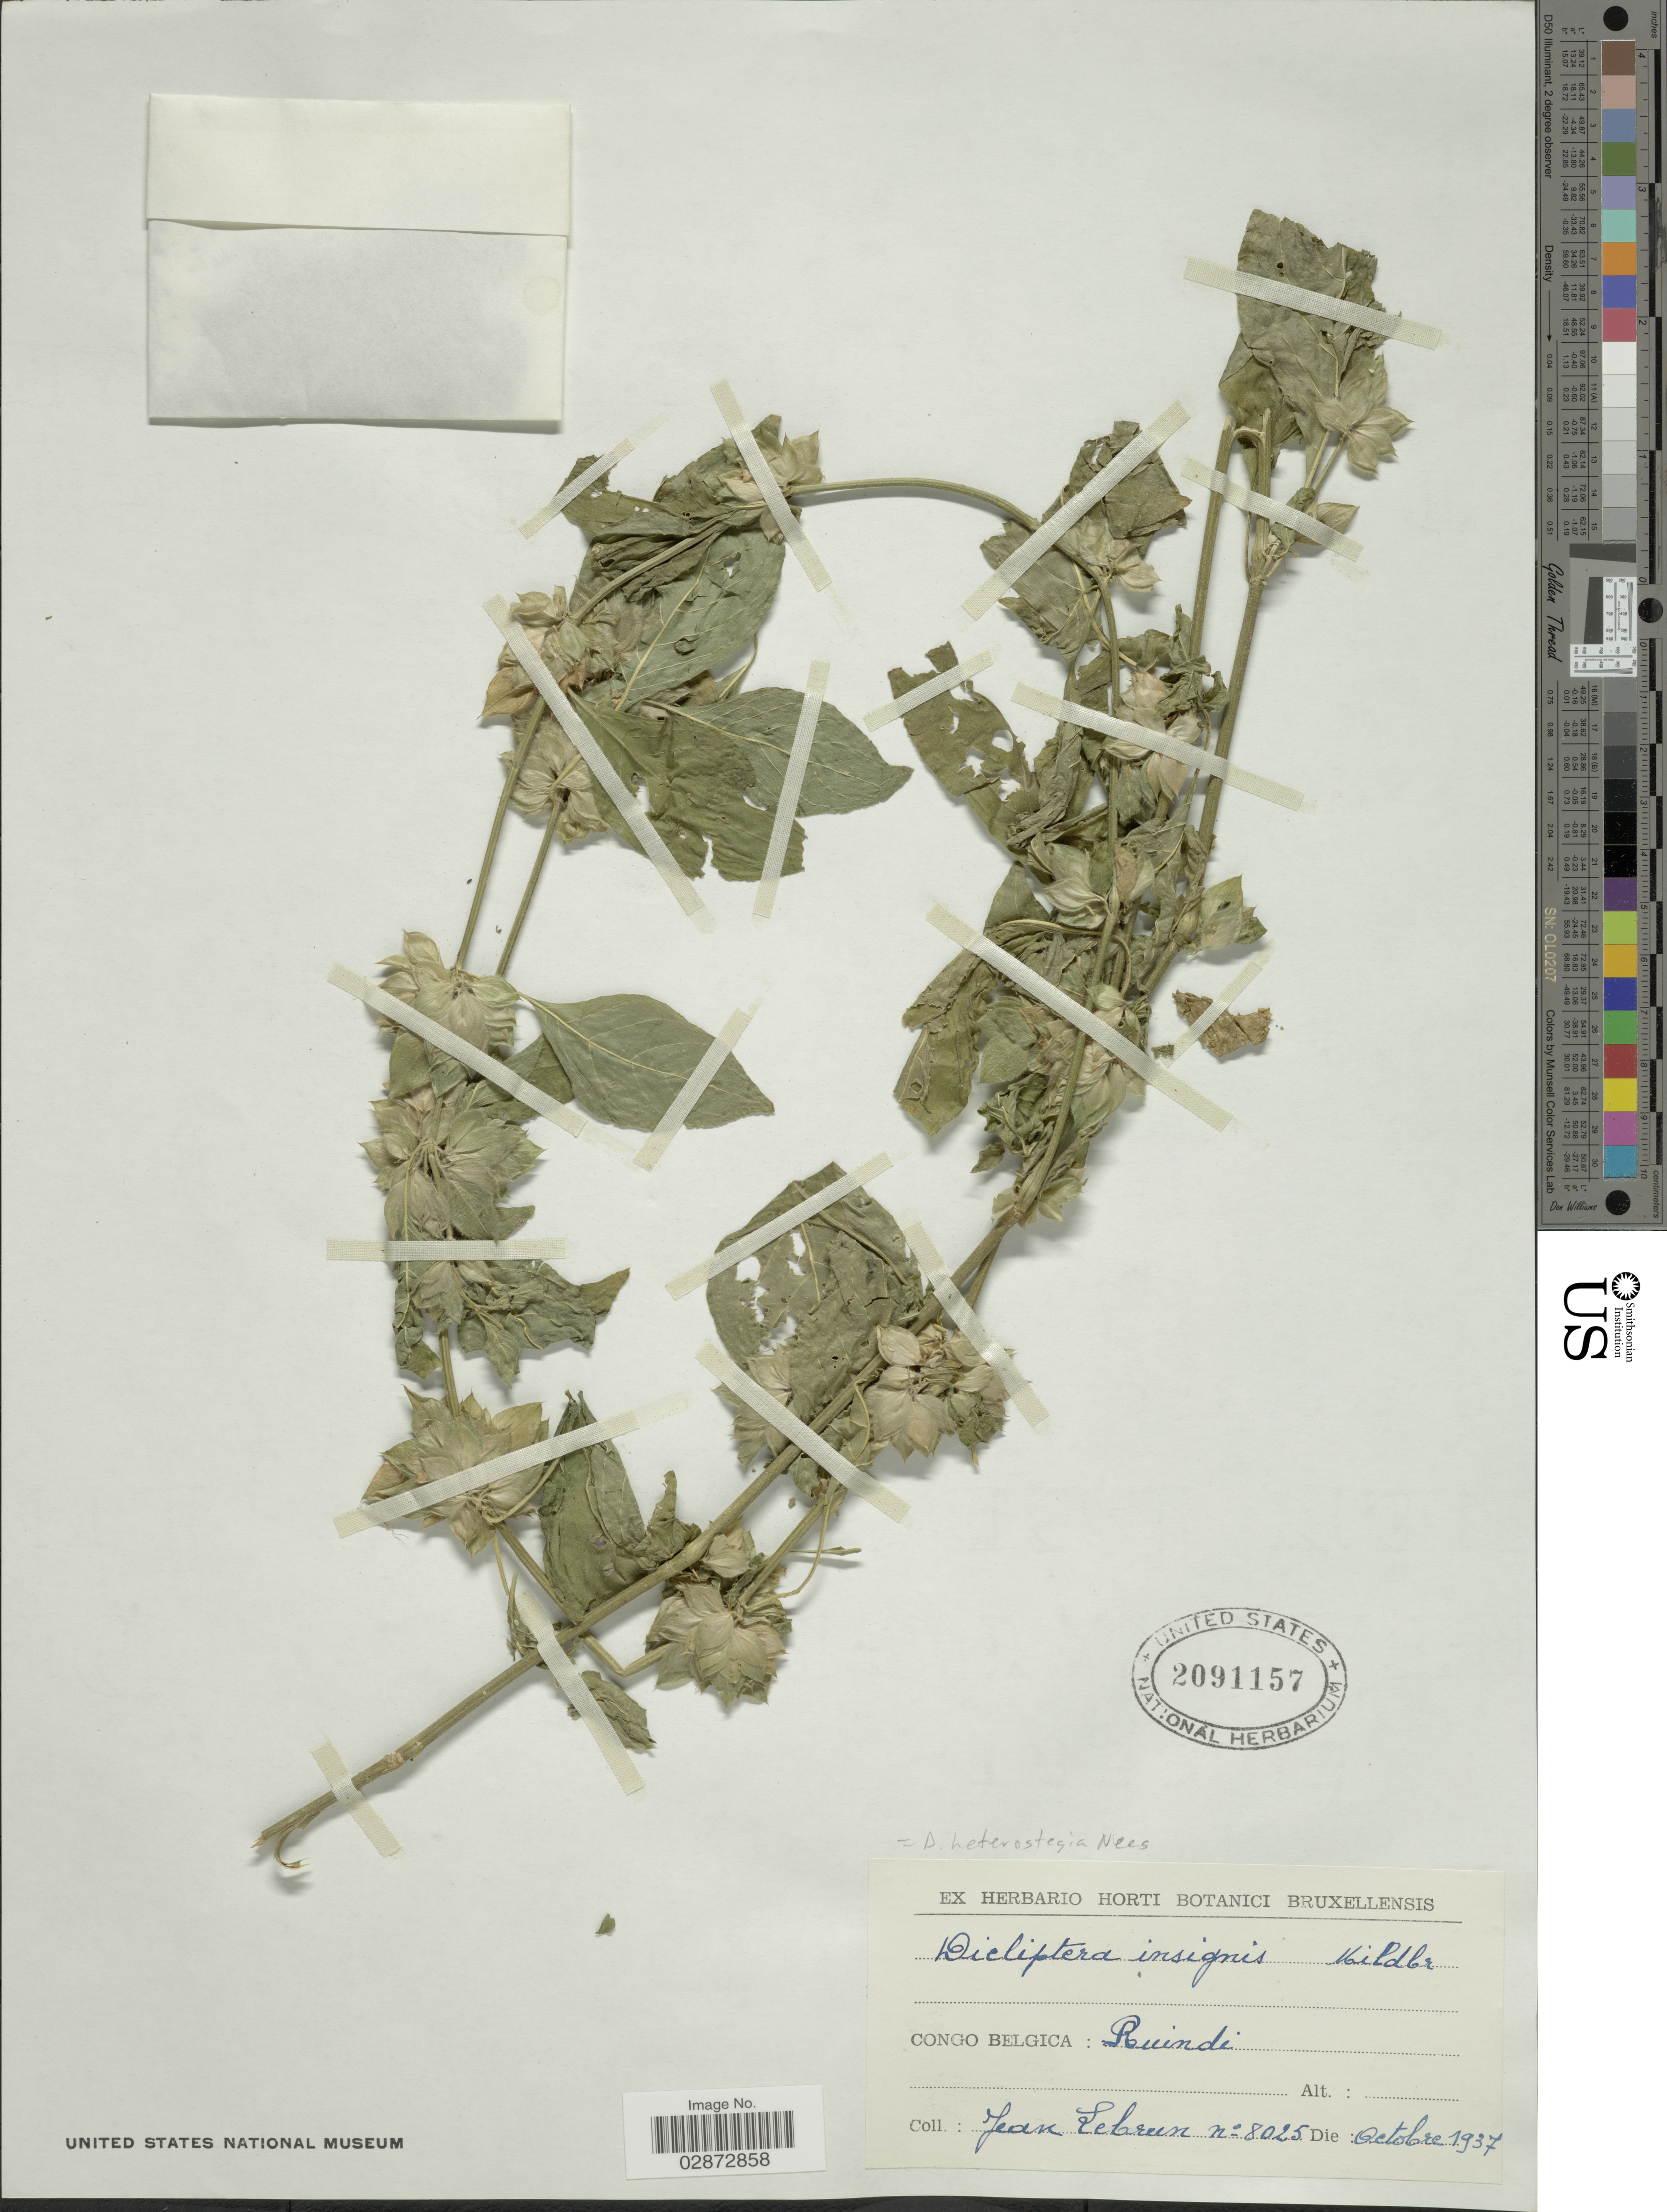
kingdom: Plantae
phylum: Tracheophyta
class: Magnoliopsida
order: Lamiales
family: Acanthaceae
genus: Dicliptera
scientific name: Dicliptera heterostegia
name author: C. Presl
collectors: J. A. Lebrun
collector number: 8025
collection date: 1937-10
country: Congo, Democratic Republic of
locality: Congo Belgica: Ruindi.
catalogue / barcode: US 2091157